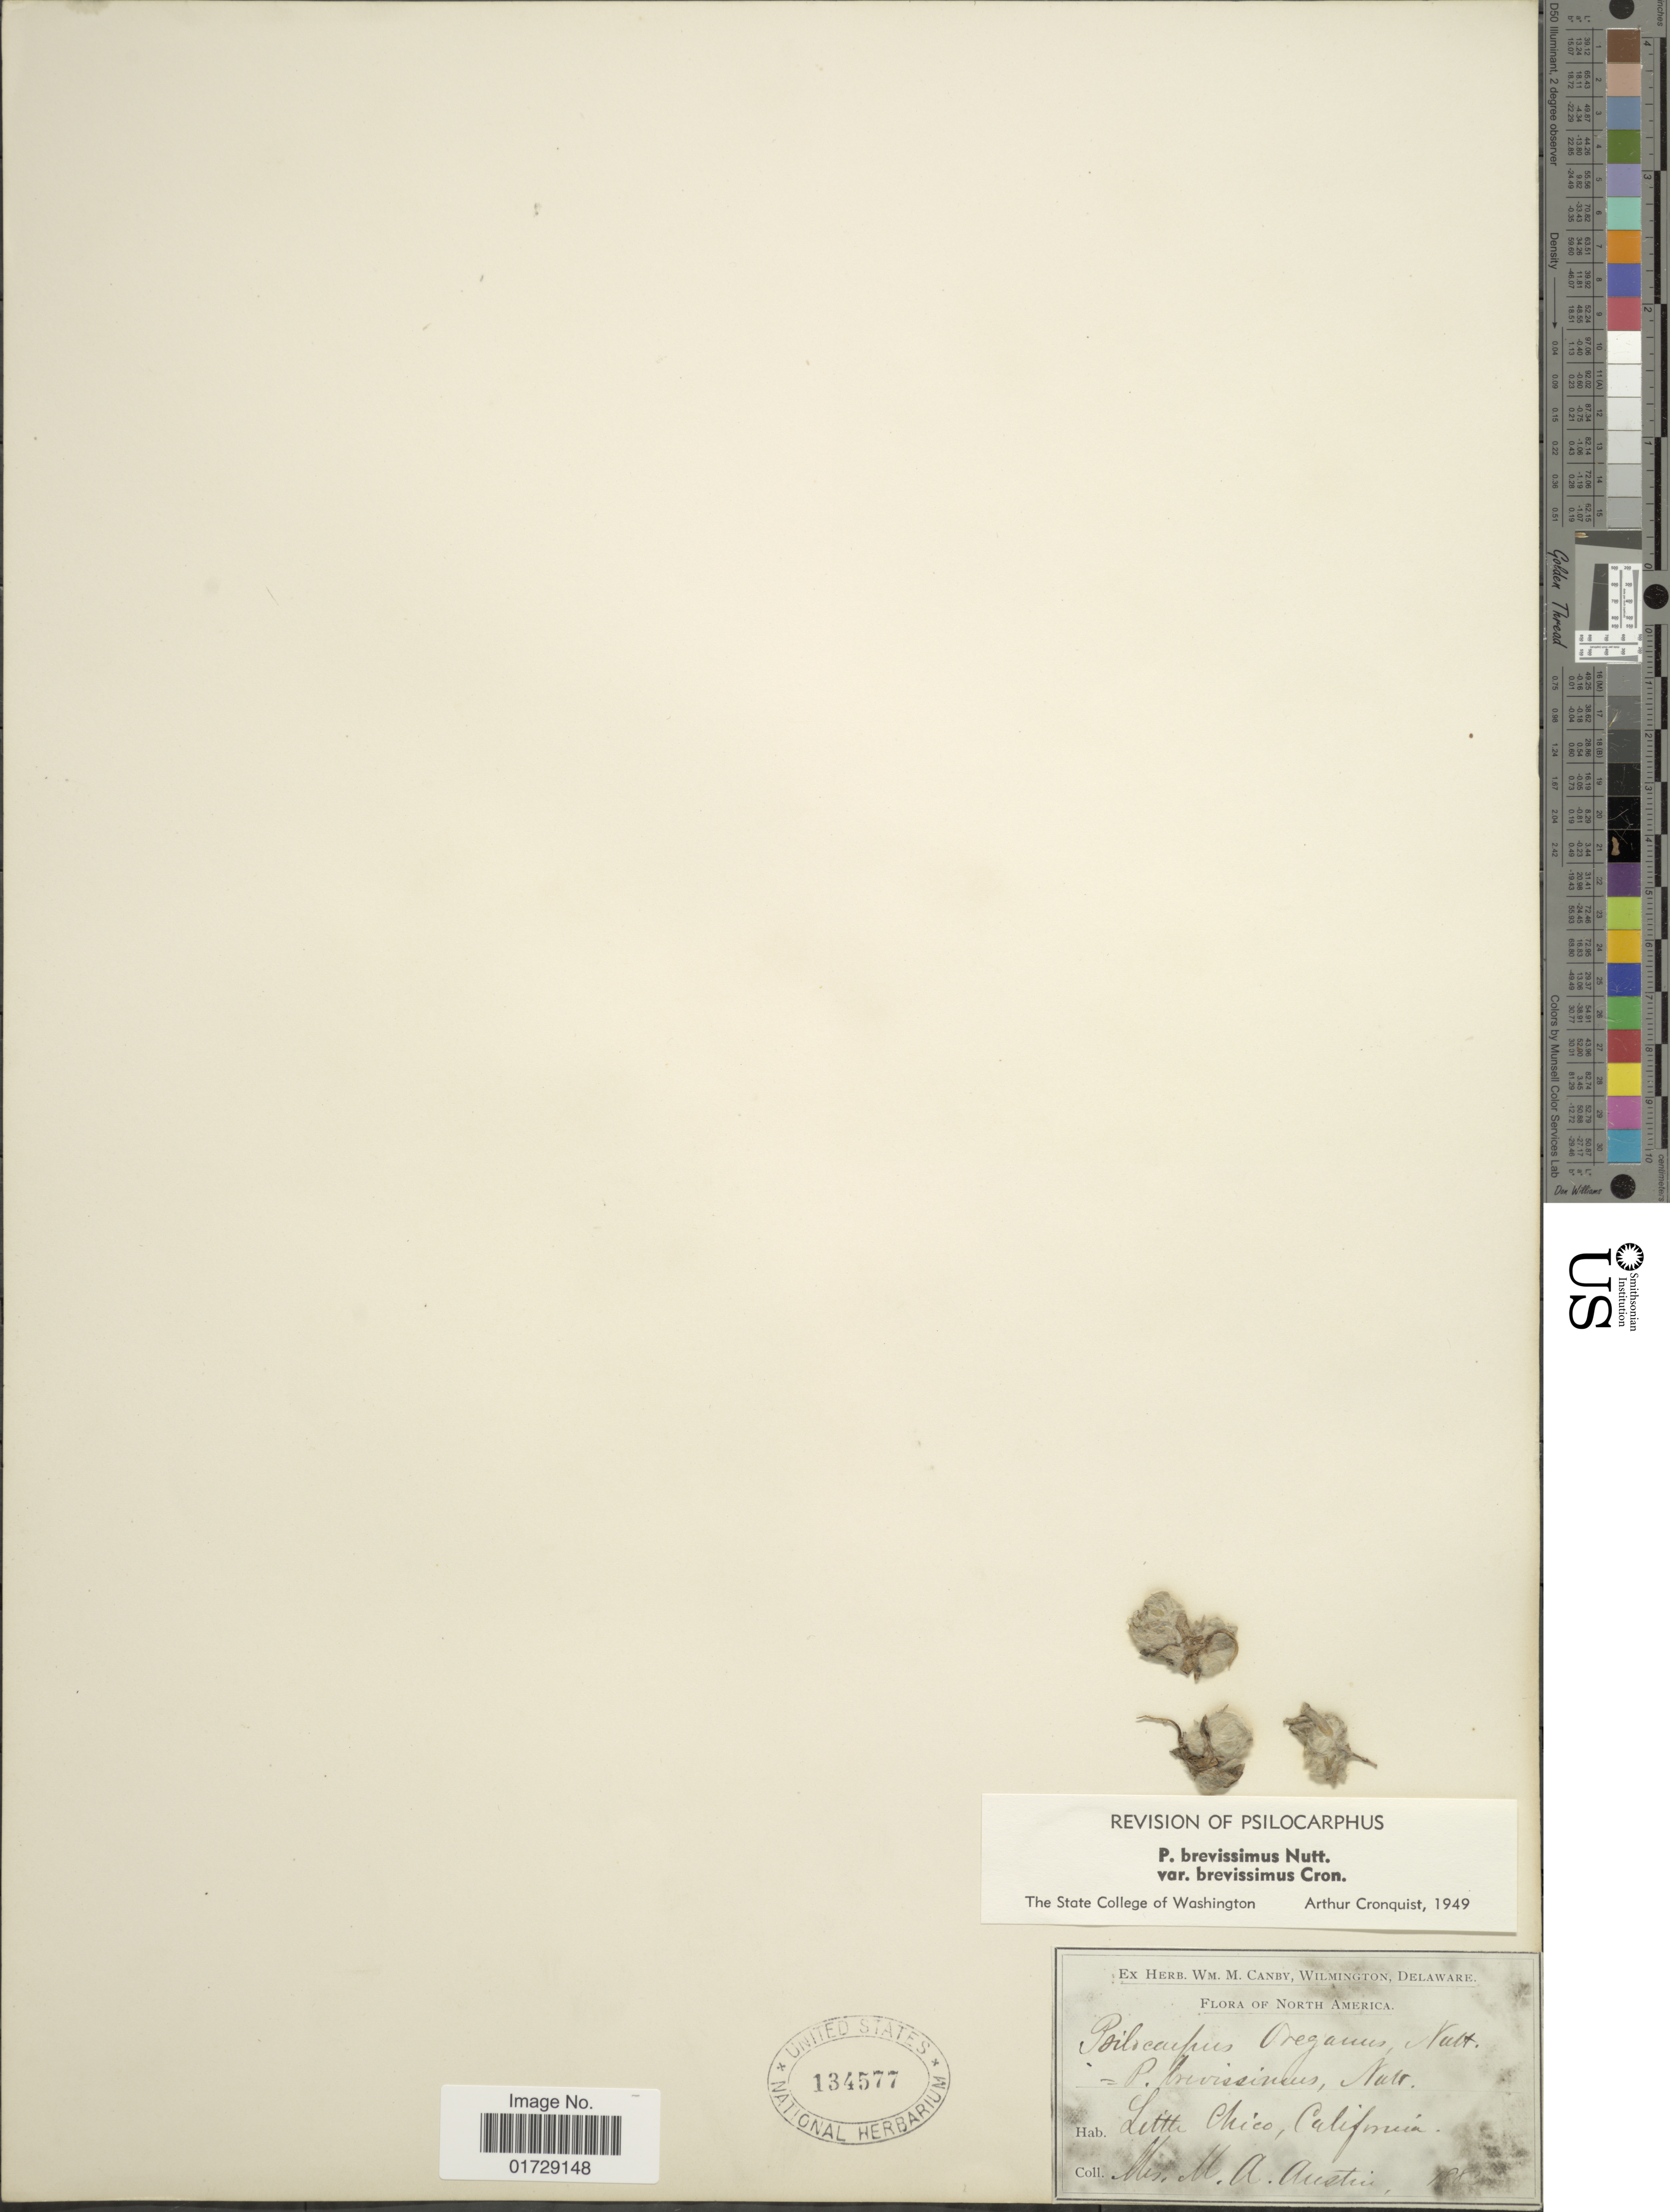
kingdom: Plantae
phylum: Tracheophyta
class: Magnoliopsida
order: Asterales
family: Asteraceae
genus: Psilocarphus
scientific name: Psilocarphus brevissimus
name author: Nutt.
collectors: R. Austin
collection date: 1883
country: United States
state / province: California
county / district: Butte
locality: Little Chico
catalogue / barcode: US 134577